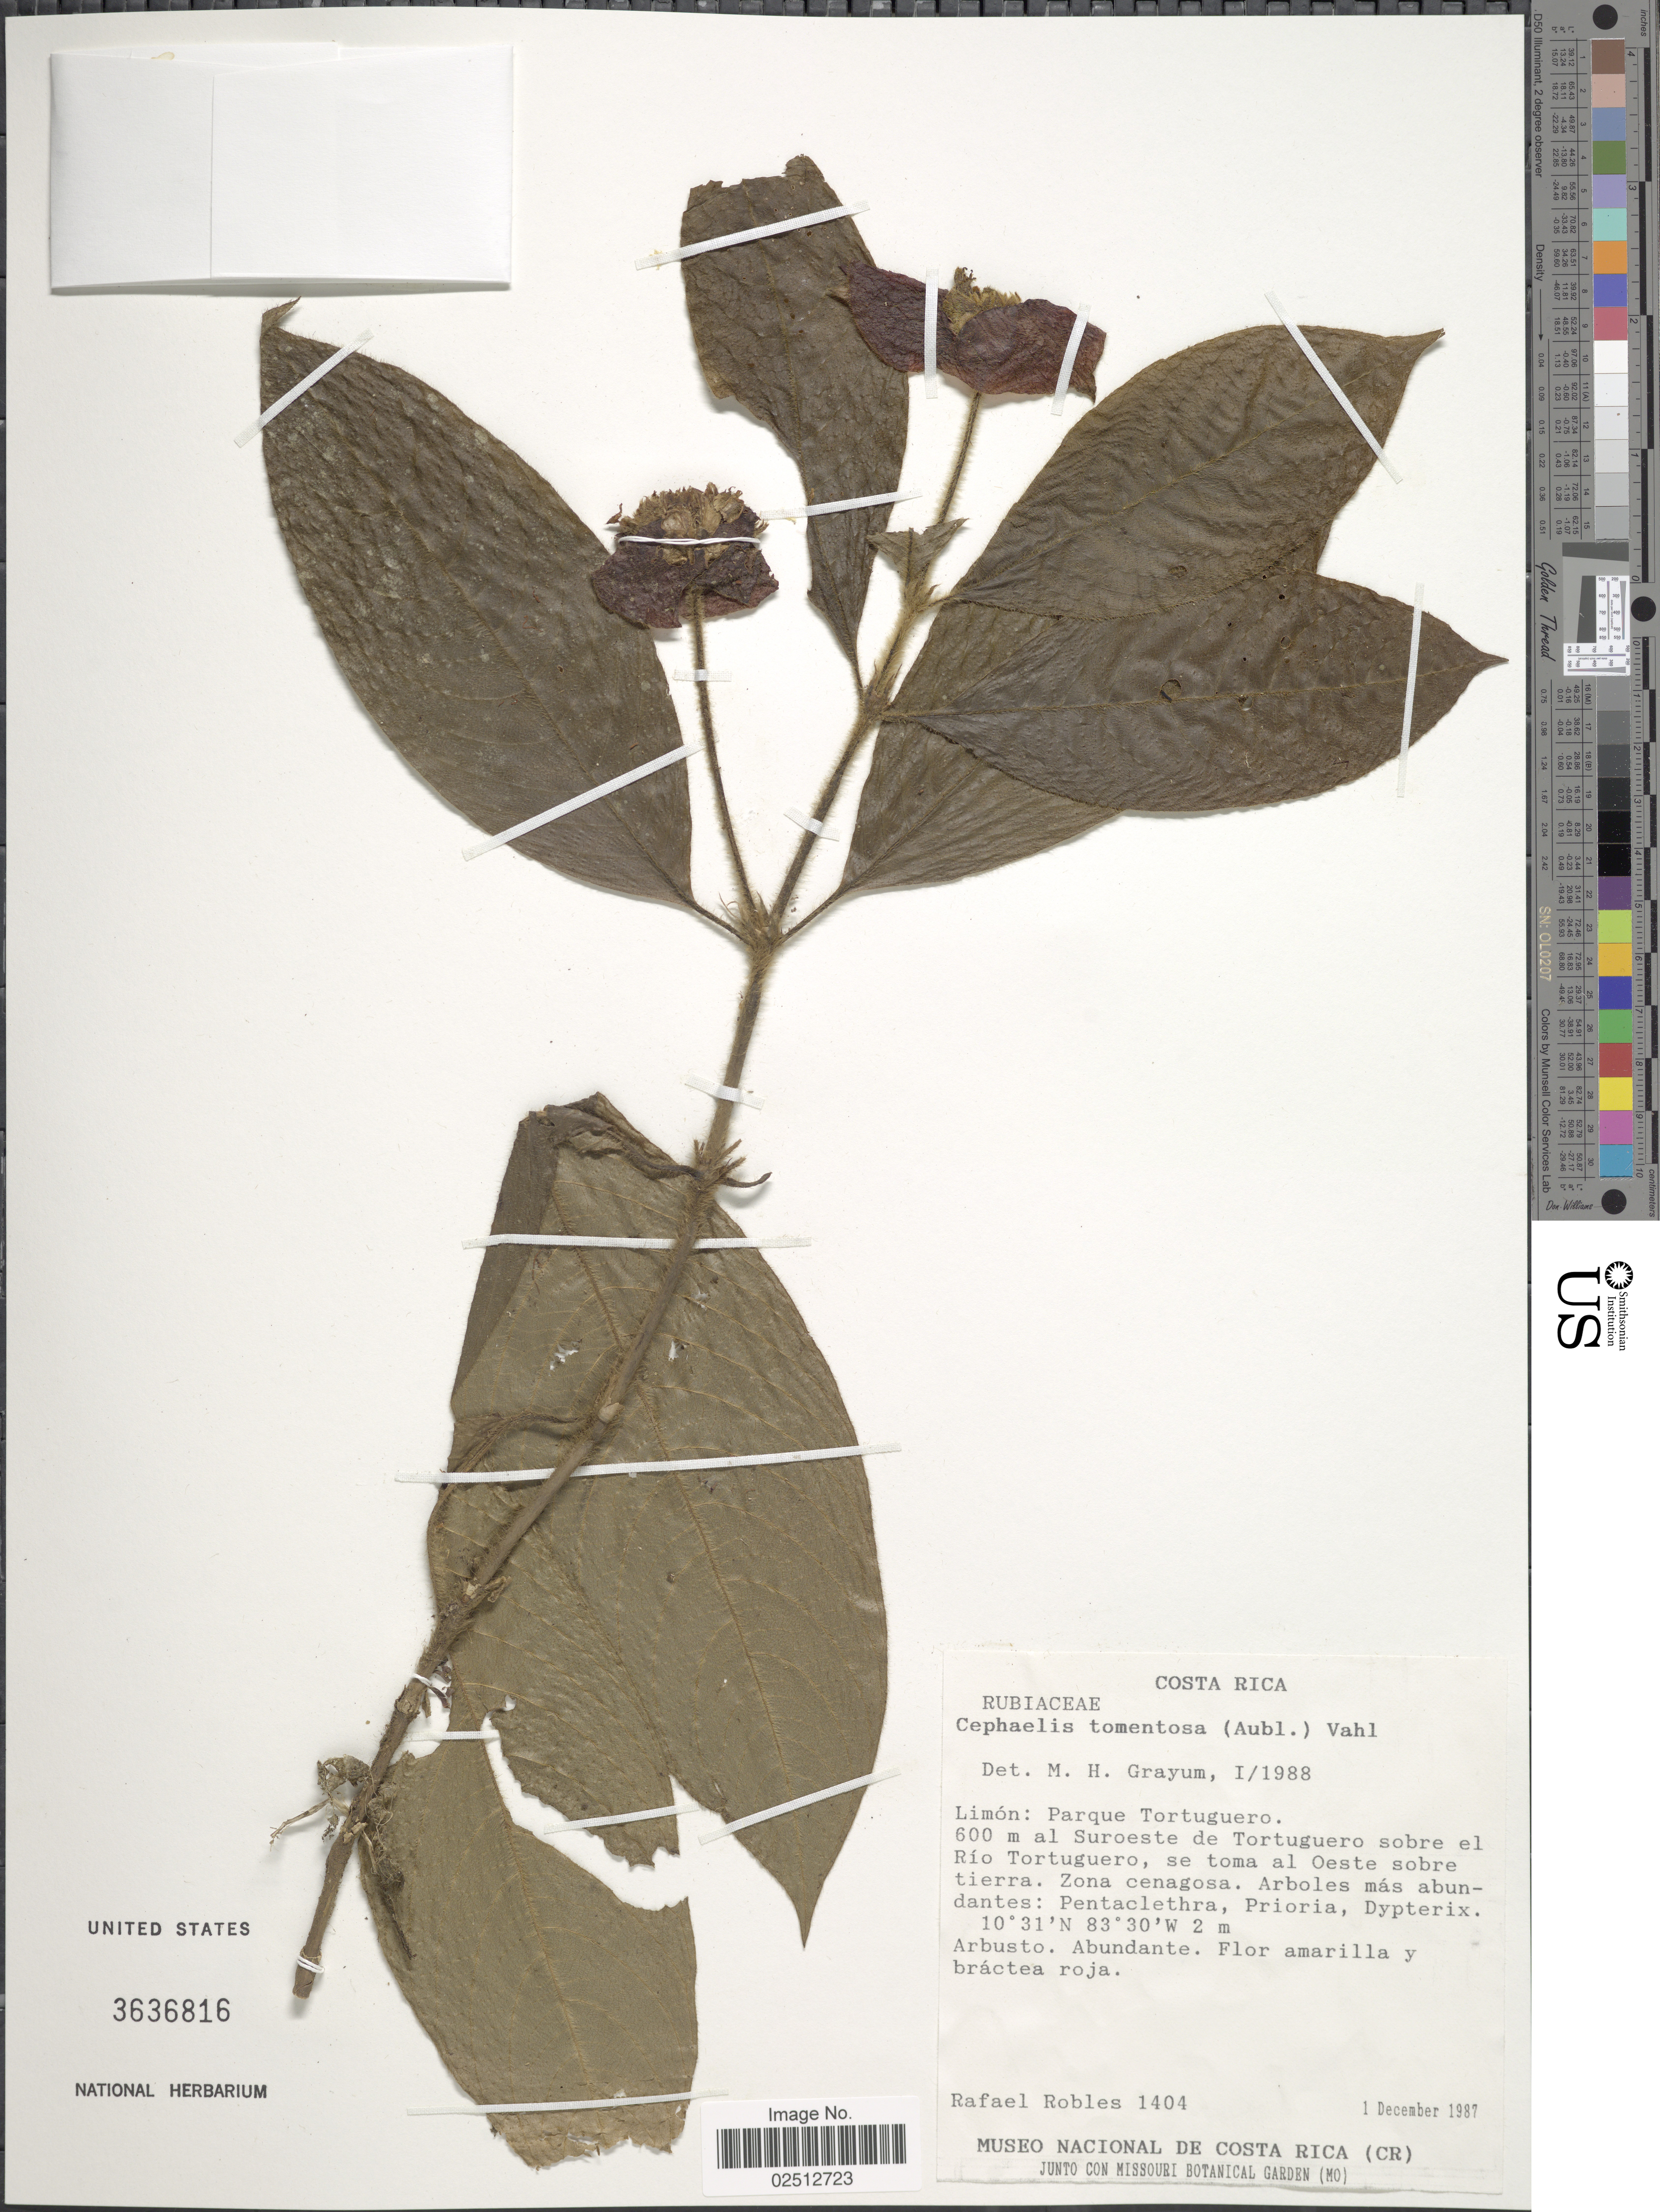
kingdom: Plantae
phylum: Tracheophyta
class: Magnoliopsida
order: Gentianales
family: Rubiaceae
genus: Psychotria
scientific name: Psychotria poeppigiana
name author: Müll. Arg.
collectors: R. Robles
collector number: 1404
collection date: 1987-12-01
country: Costa Rica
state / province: Limón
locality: Parque Tortuguero. 600 m al Suroeste de Tortuguero sobre el Rio Tortuguero, se toma al Oeste sobre tierra. Zona cenagosa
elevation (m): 2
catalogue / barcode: US 3636816